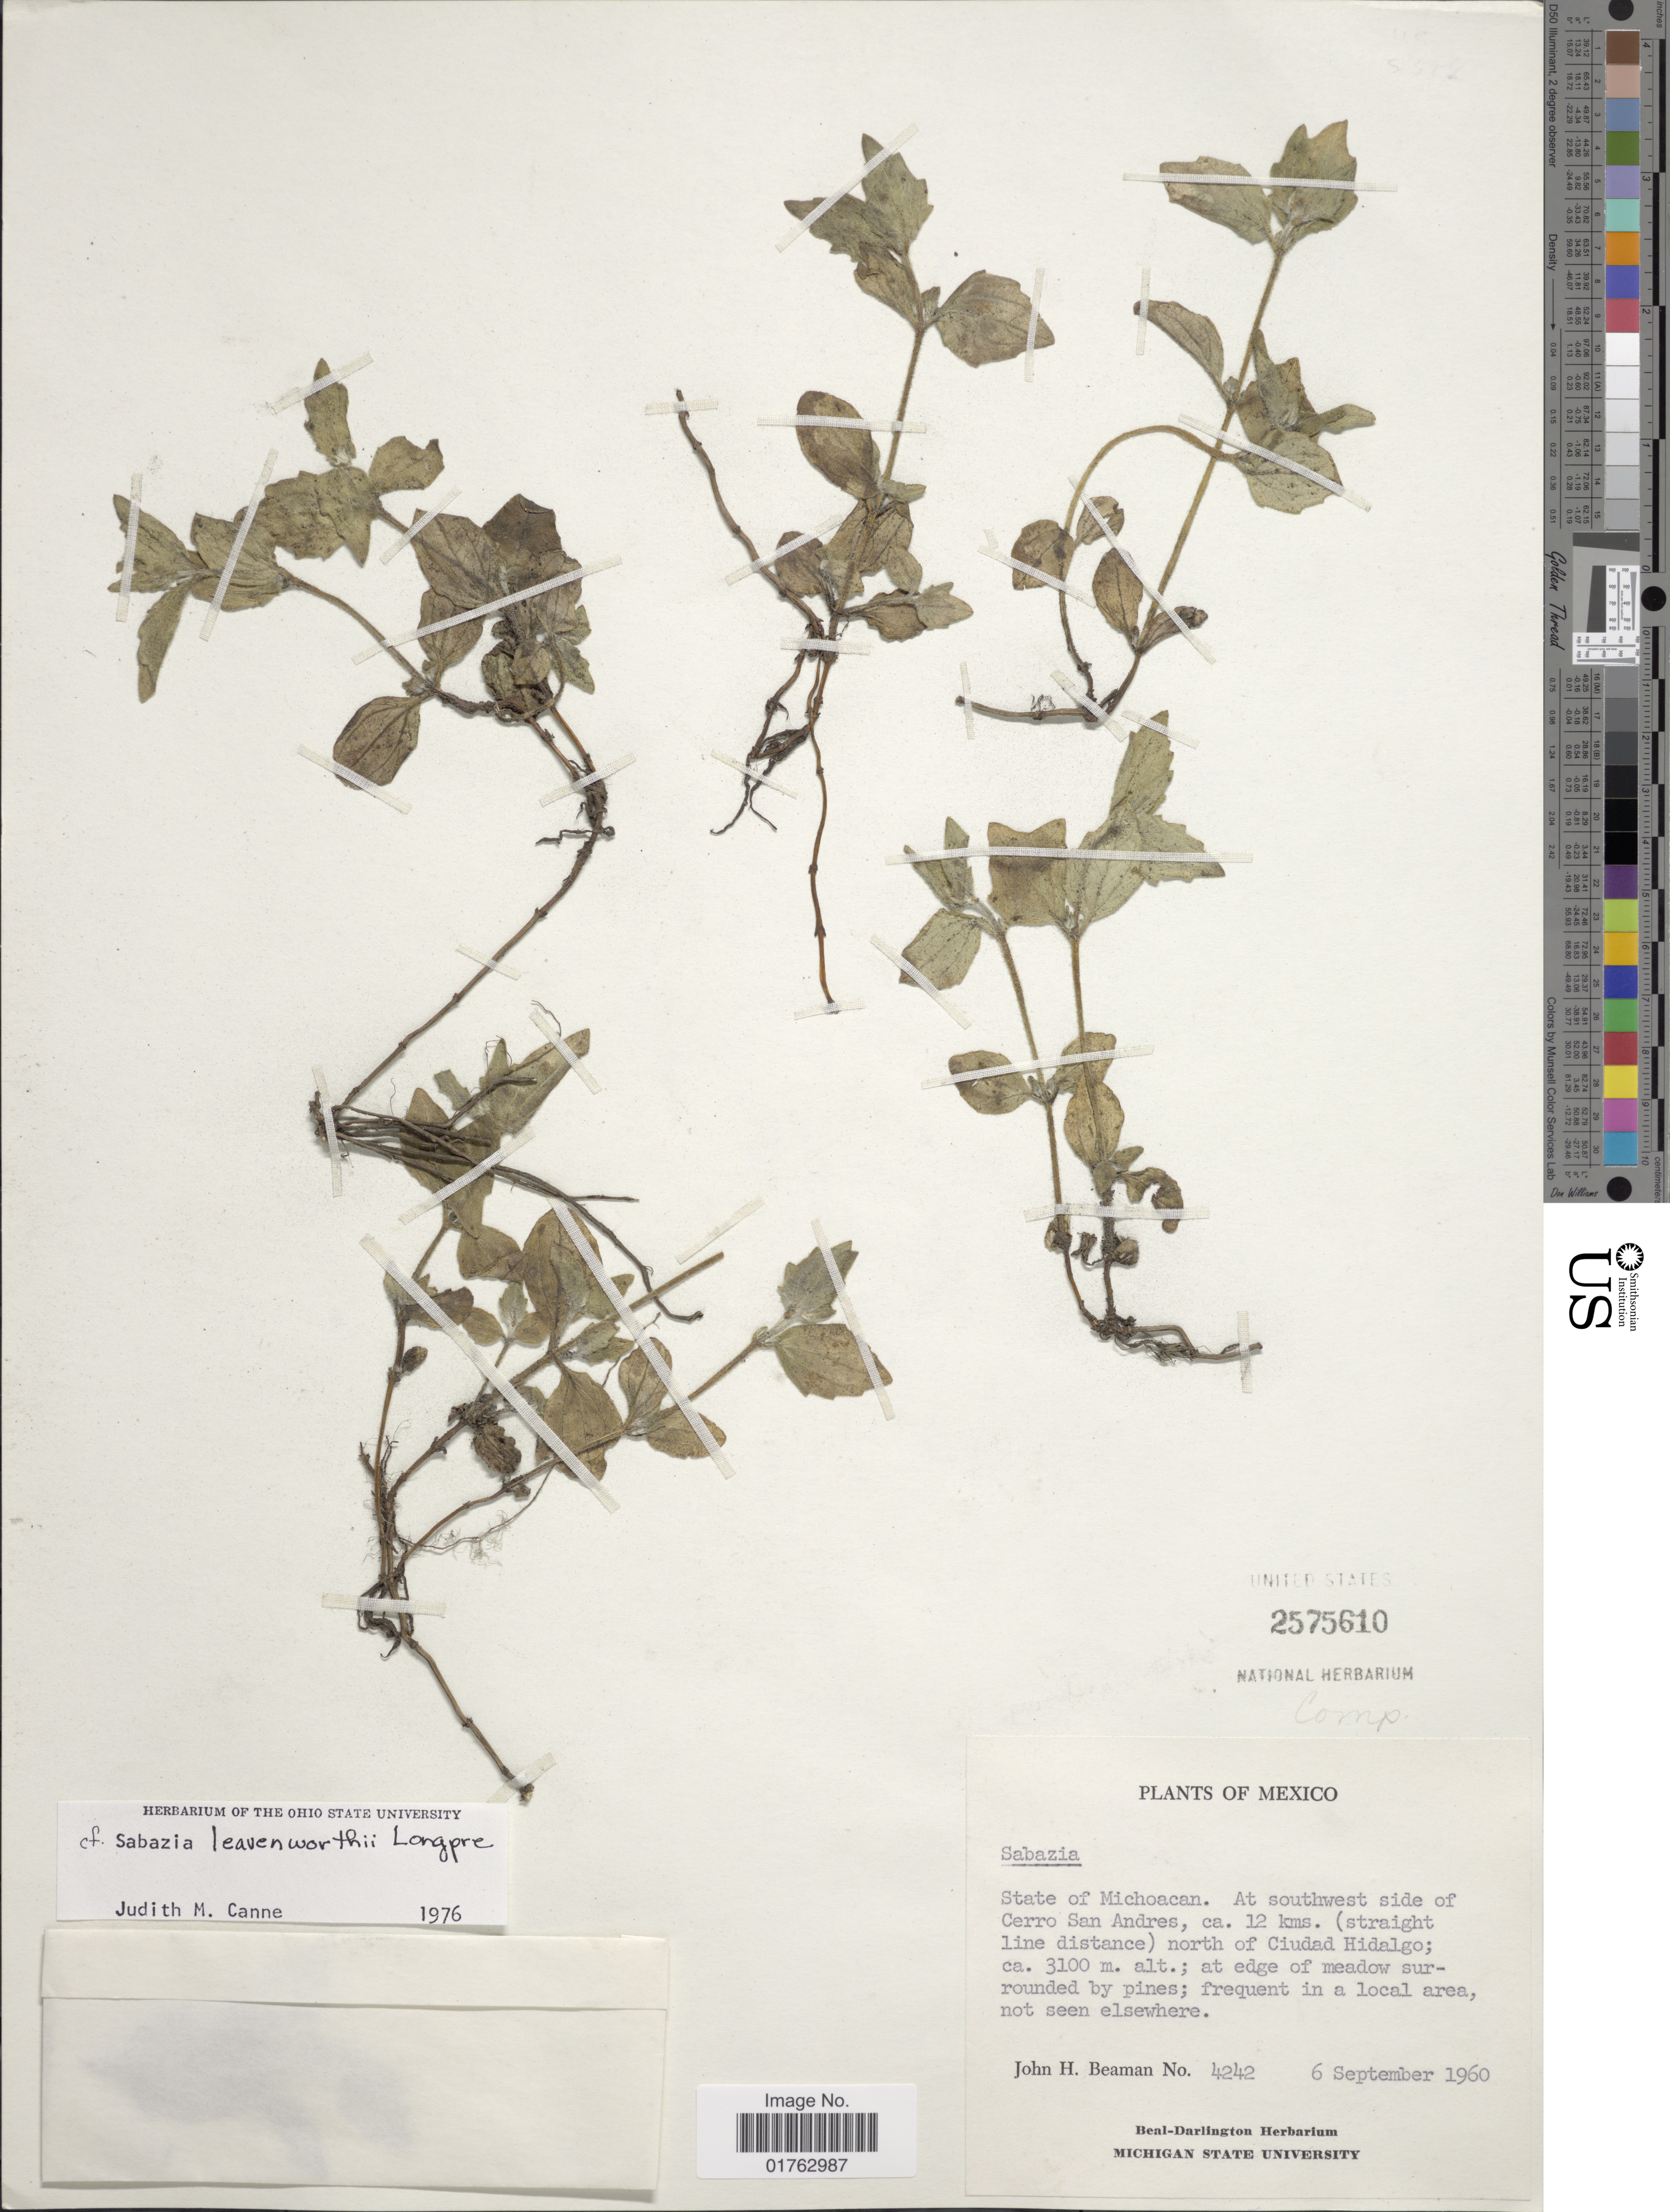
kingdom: Plantae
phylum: Tracheophyta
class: Magnoliopsida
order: Asterales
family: Asteraceae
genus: Sabazia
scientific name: Sabazia leavenworthii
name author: Longpre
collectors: J. H. Beaman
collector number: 4242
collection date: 1960-09-06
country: Mexico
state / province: Michoacán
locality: At southwest side of Cerro San Andres, ca. 12 kms (straight line distance) north of Ciudad Hidalgo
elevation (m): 3100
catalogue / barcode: US 2575610